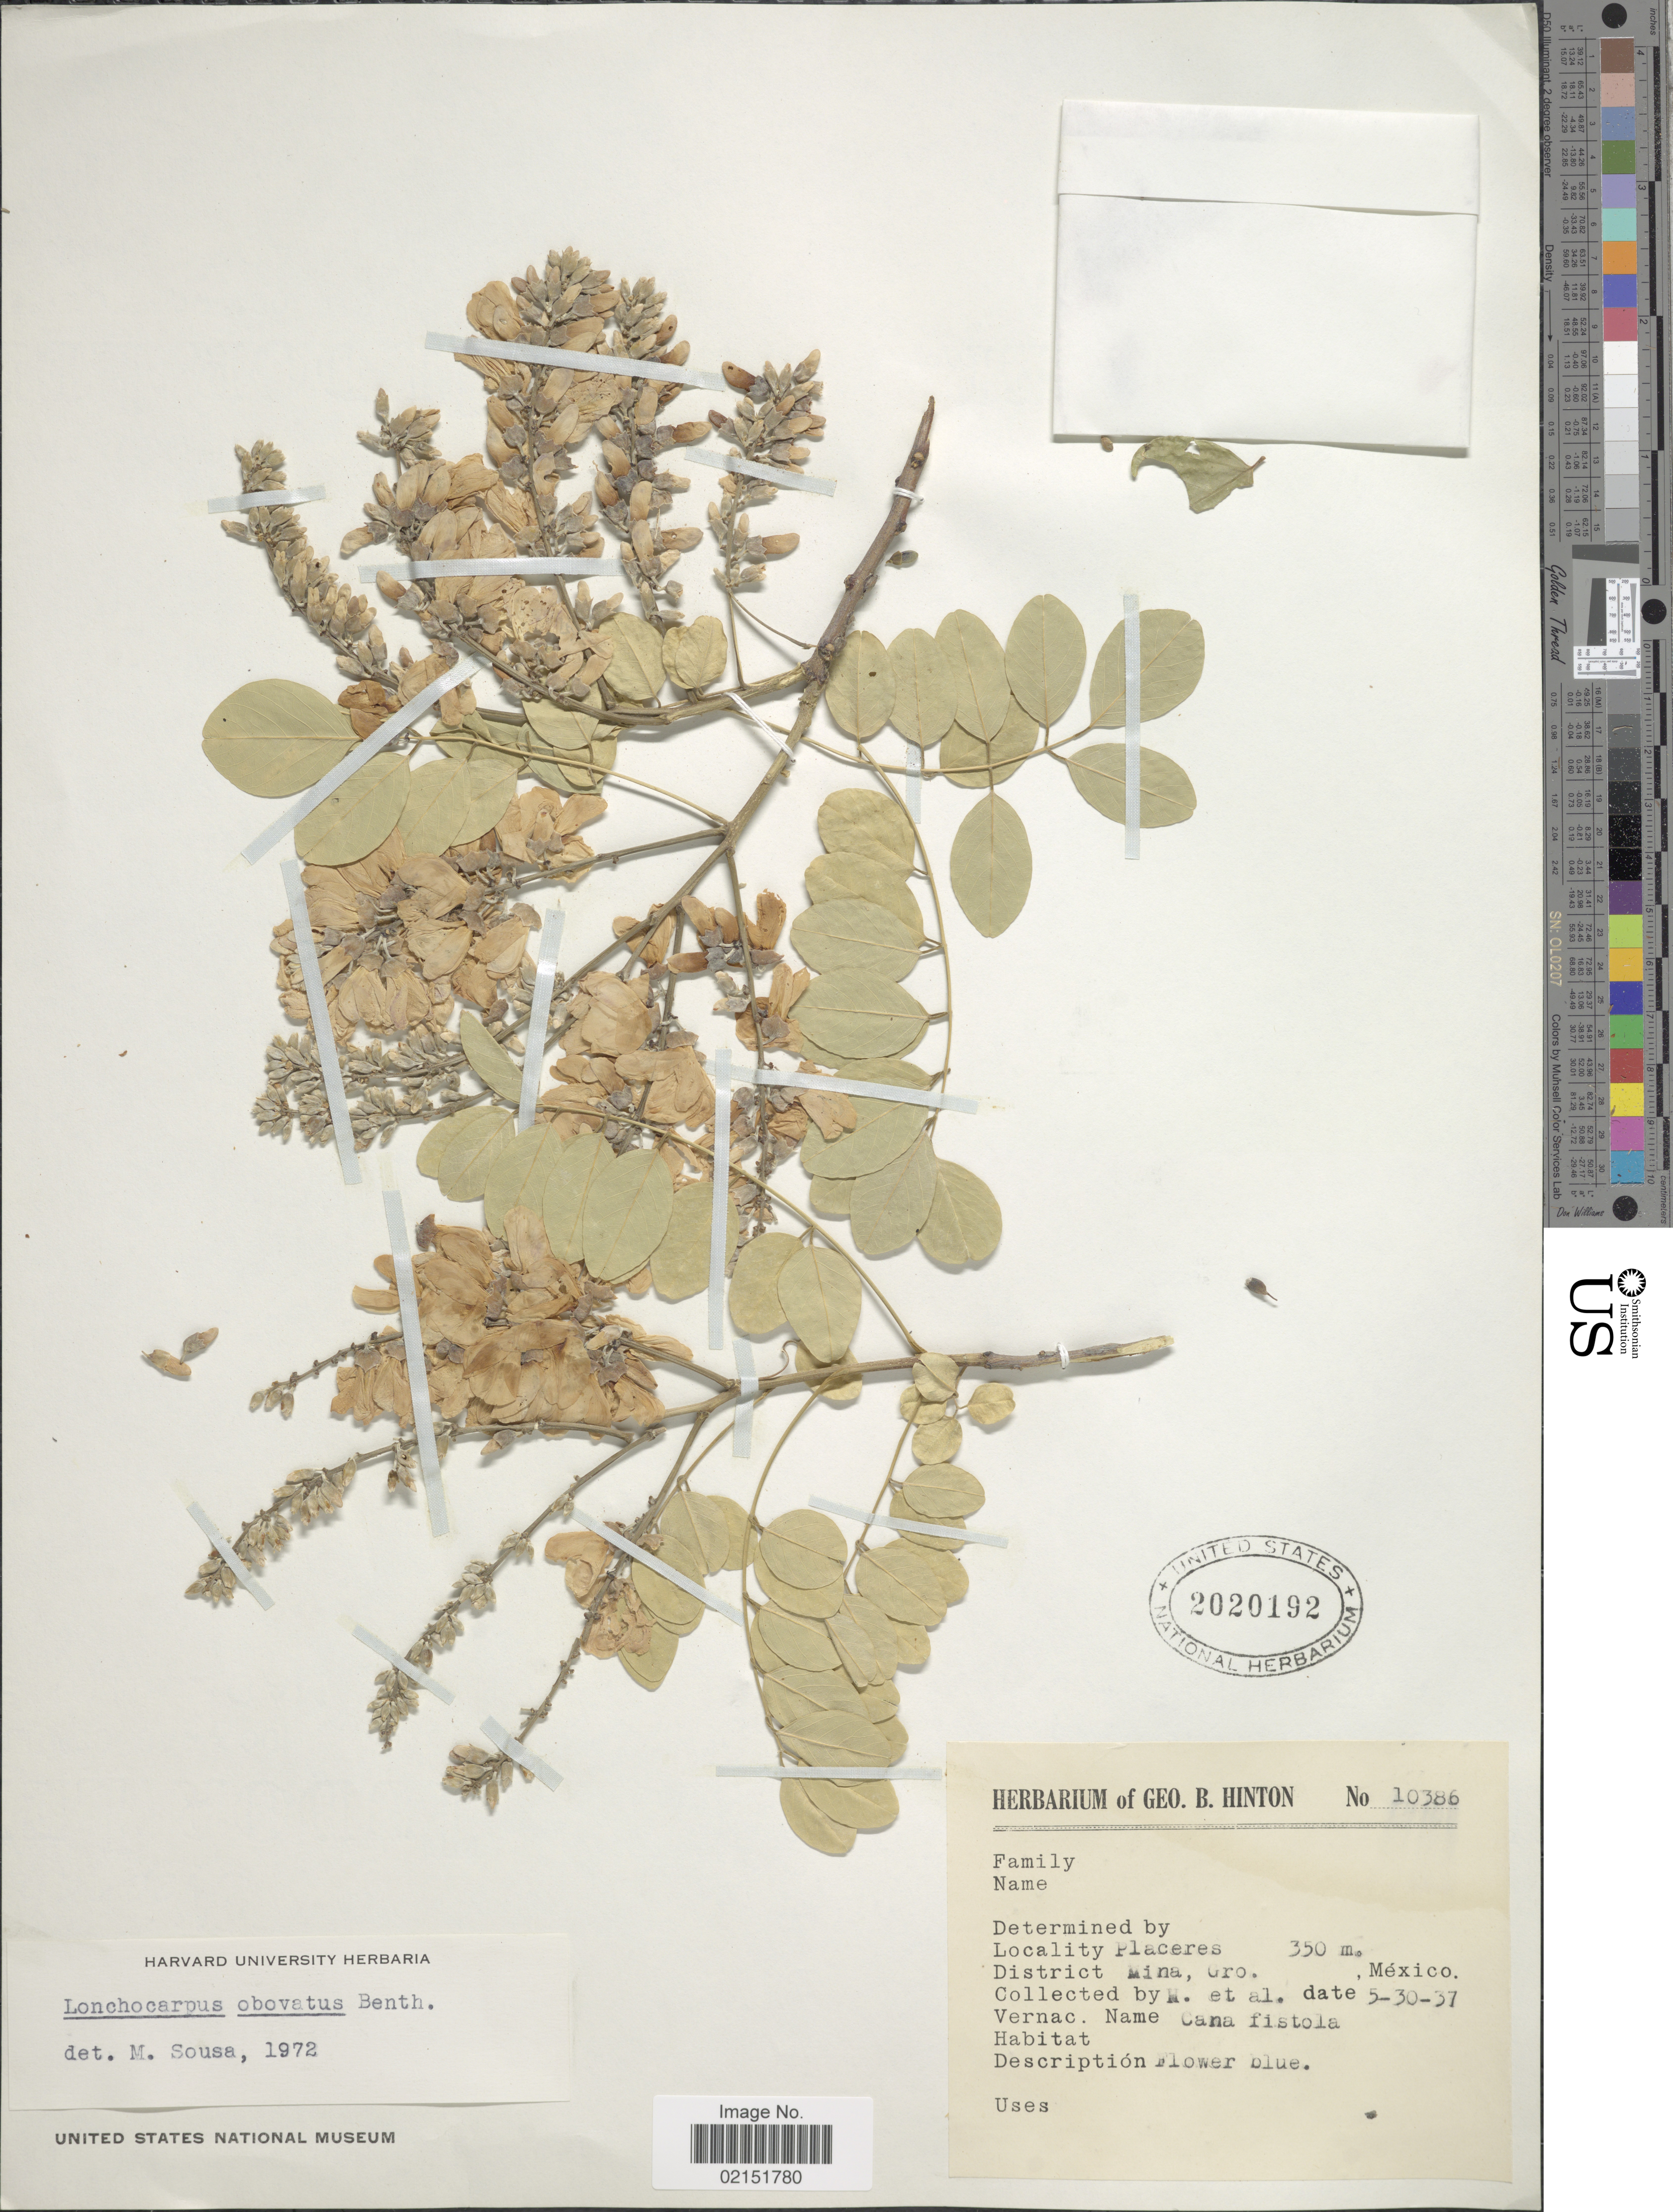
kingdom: Plantae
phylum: Tracheophyta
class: Magnoliopsida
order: Fabales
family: Fabaceae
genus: Lonchocarpus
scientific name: Lonchocarpus obovatus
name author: Benth.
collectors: G. B. Hinton & et al.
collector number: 10386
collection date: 1937-05-30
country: Mexico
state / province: Guerrero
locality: Placeres, District Mina, Gro.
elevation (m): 350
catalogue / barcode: US 2020192